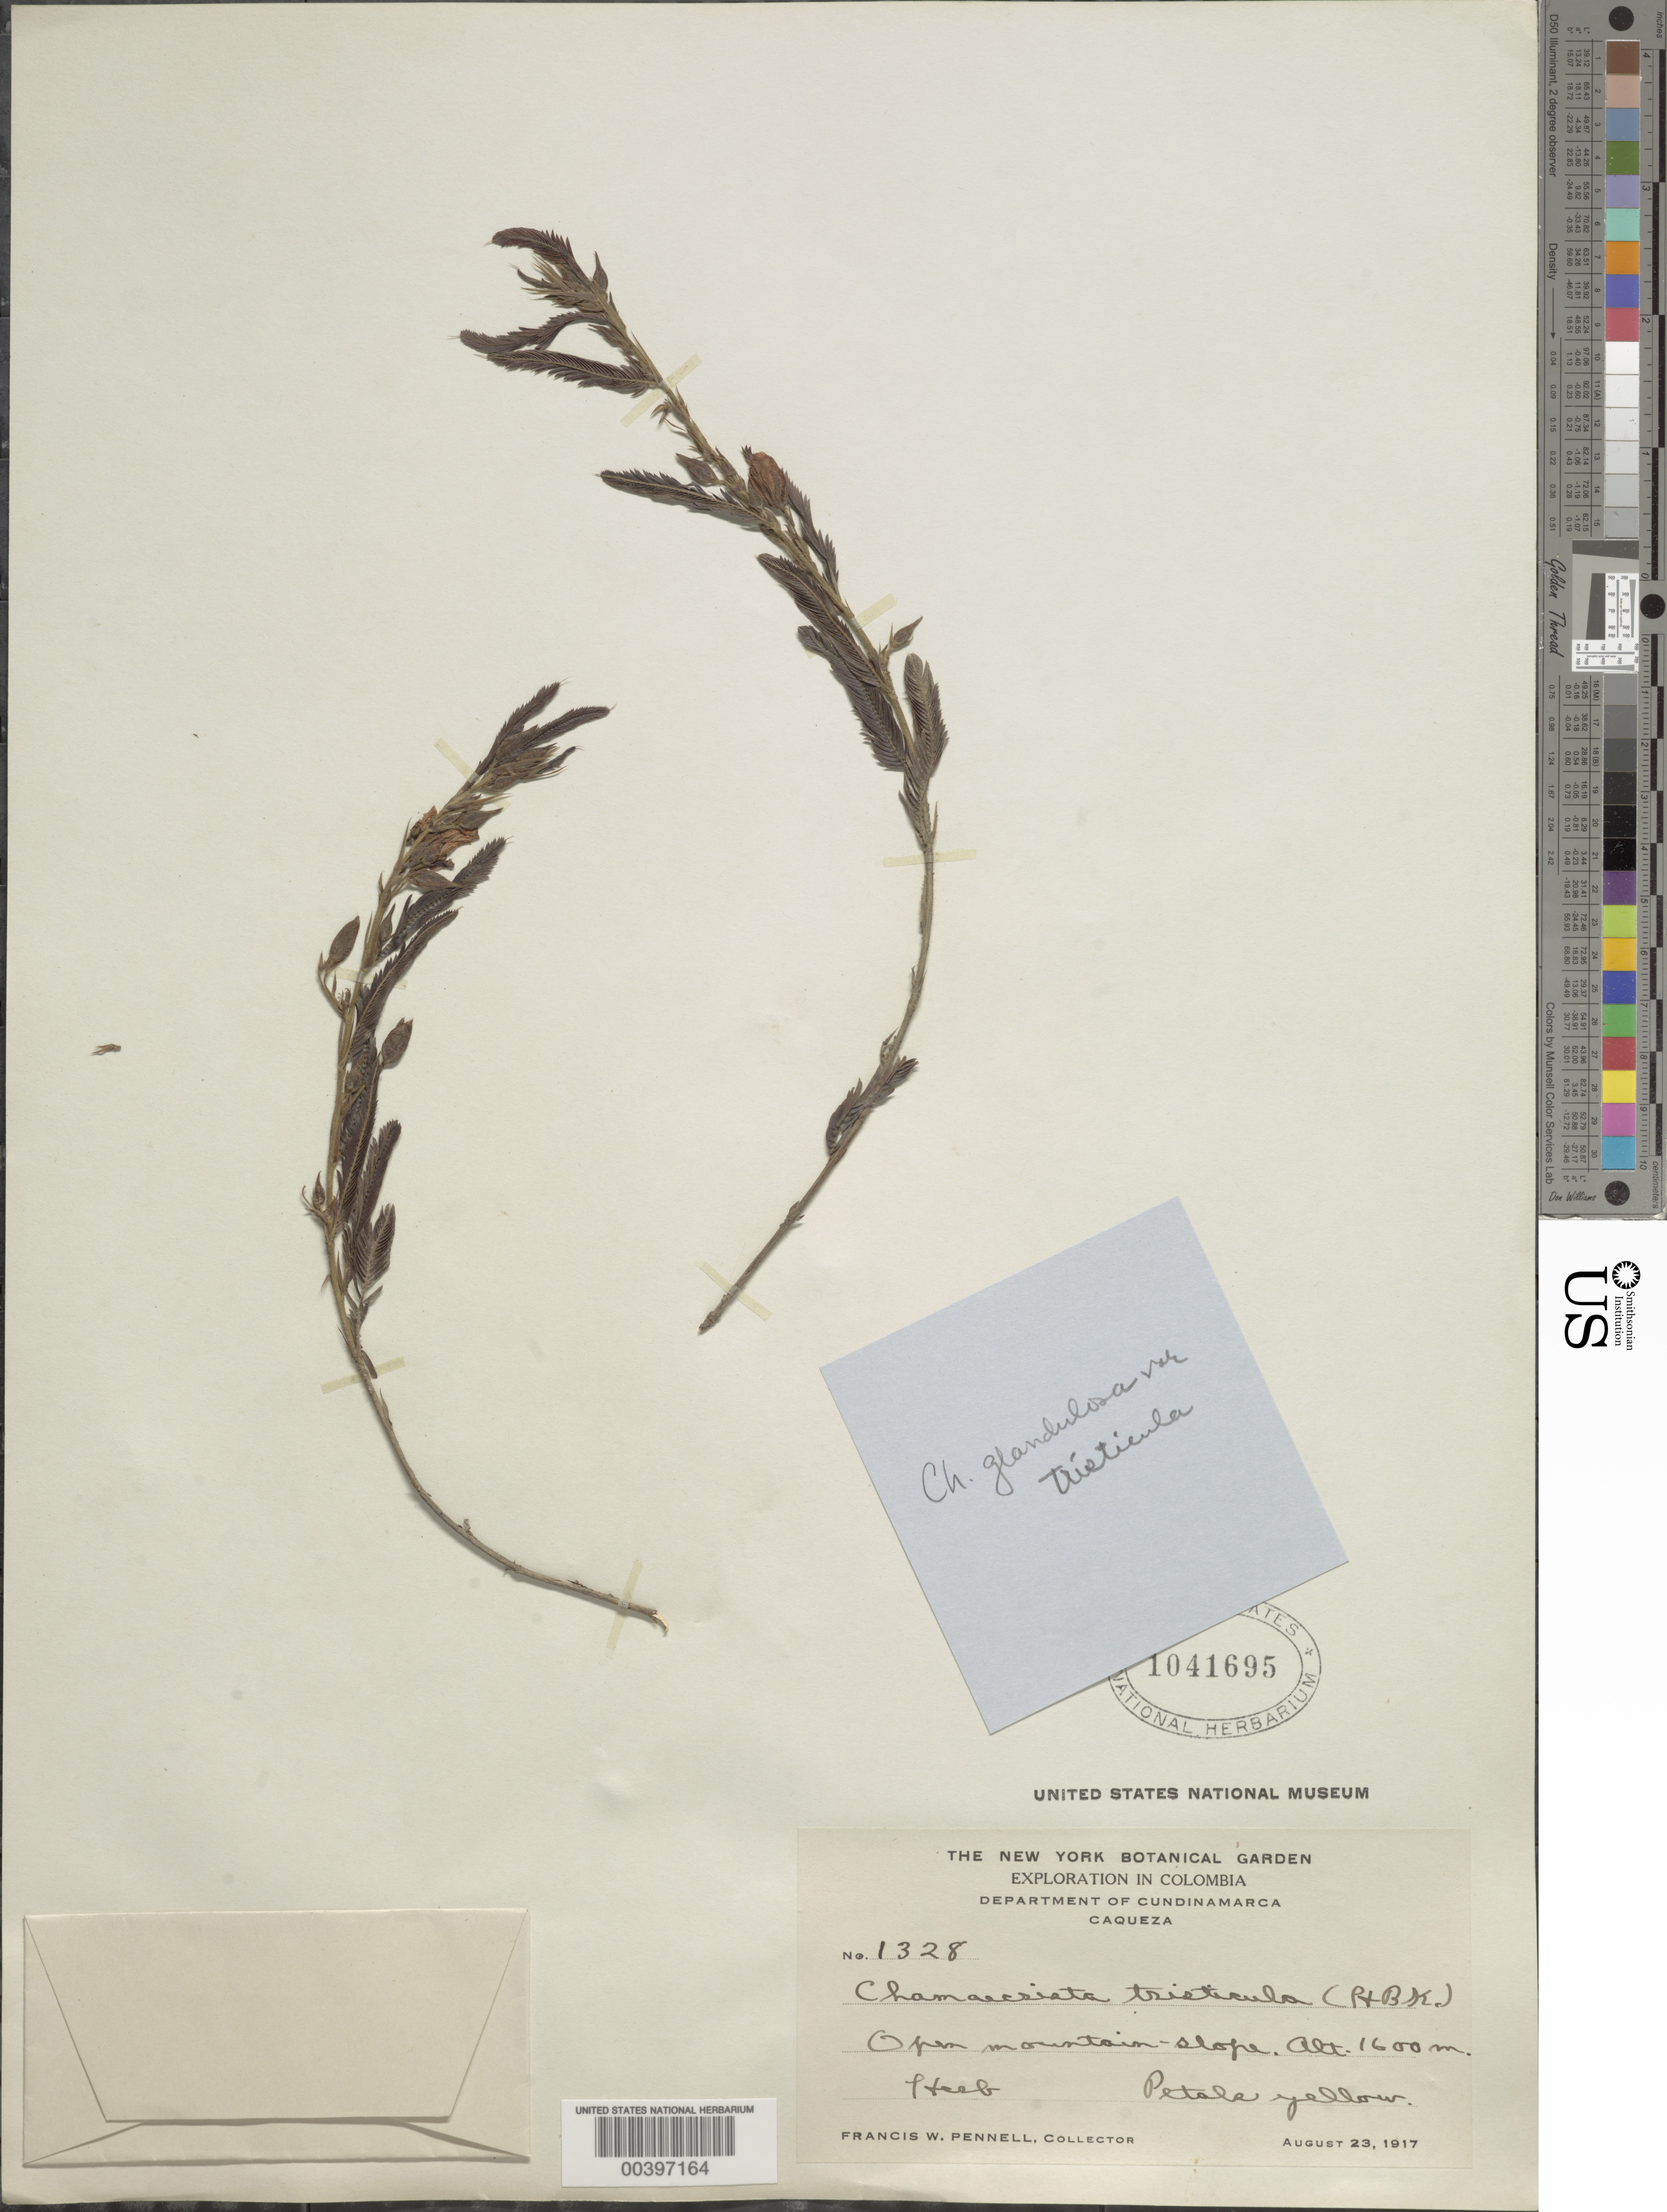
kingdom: Plantae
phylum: Tracheophyta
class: Magnoliopsida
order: Fabales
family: Fabaceae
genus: Chamaecrista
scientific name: Chamaecrista glandulosa var. tristicula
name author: (Kunth) H.S. Irwin & Barneby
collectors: F. W. Pennell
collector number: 1328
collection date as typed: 23 Aug 1917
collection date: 1917-08-23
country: Colombia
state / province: Cundinamarca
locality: Caqueza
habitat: Open mountain slope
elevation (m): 1600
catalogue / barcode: US 1041695